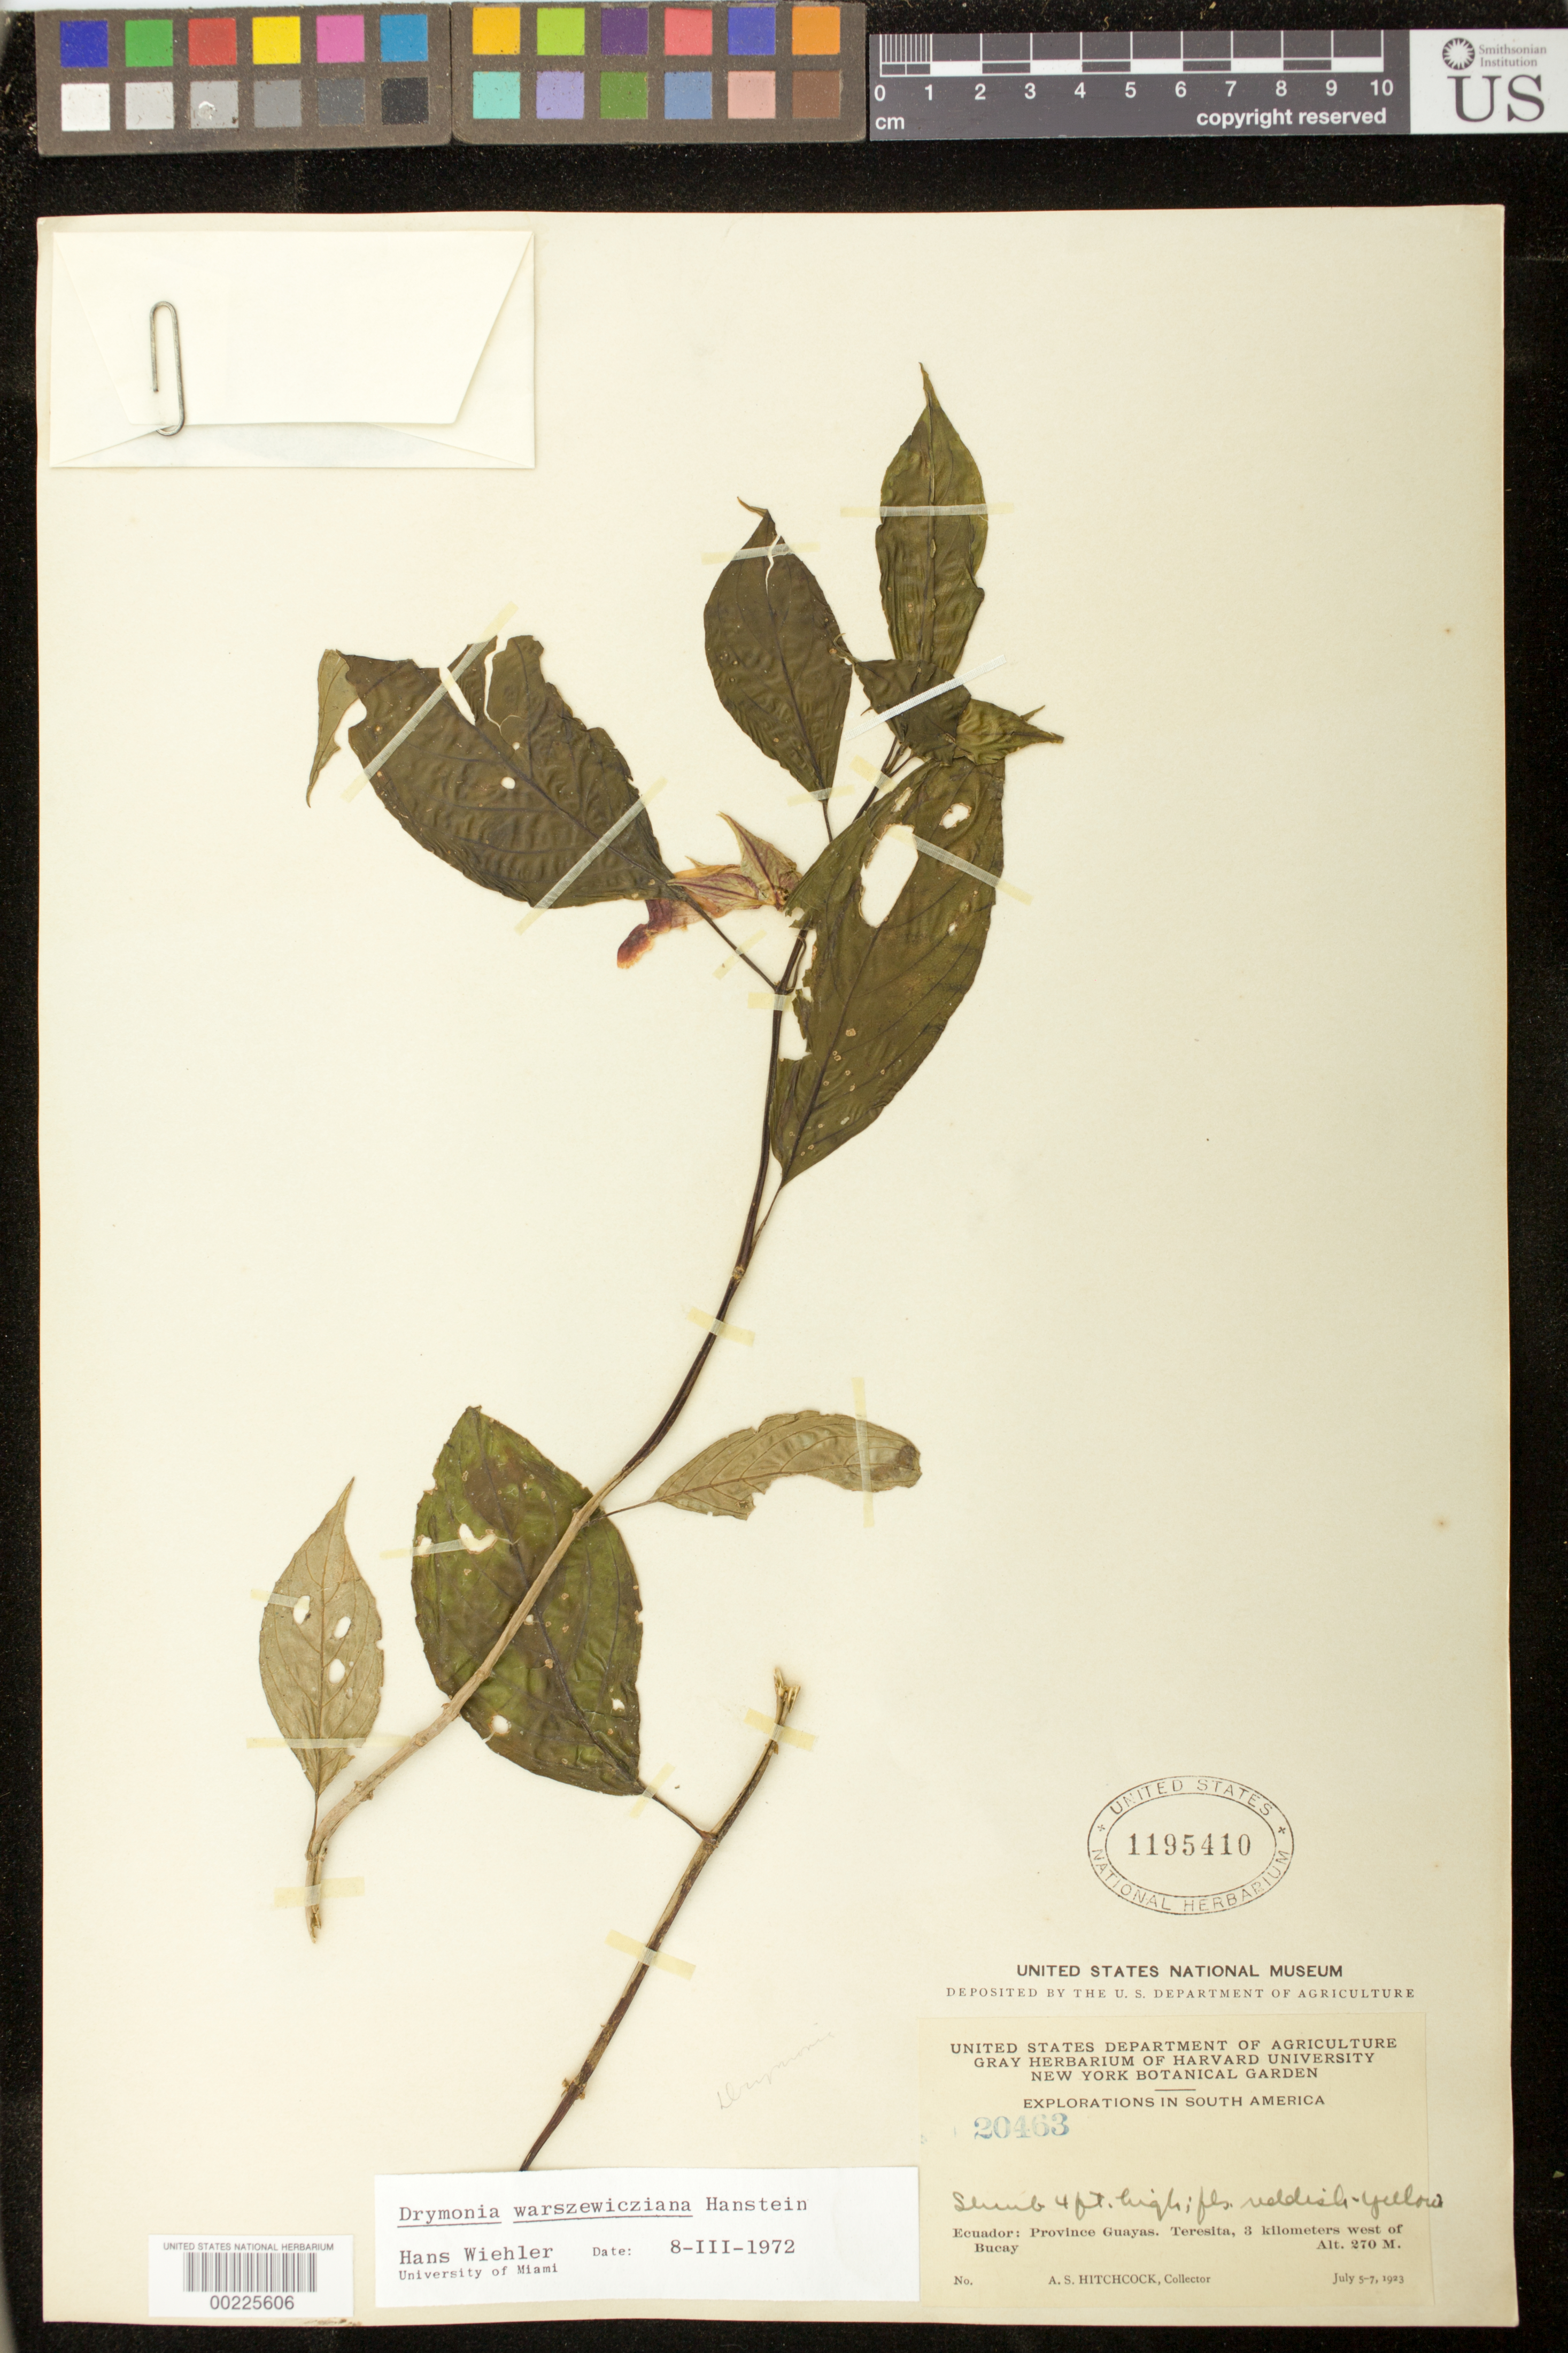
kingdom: Plantae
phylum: Tracheophyta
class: Magnoliopsida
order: Lamiales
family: Gesneriaceae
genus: Drymonia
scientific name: Drymonia warszewicziana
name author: Hanst.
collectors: A. S. Hitchcock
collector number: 20763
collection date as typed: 5-7 Jul 1923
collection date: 1923-07-05/1923-07-07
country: Ecuador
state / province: Guayas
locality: Teresita, 3 km W of Bucay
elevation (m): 270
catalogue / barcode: US 1195410